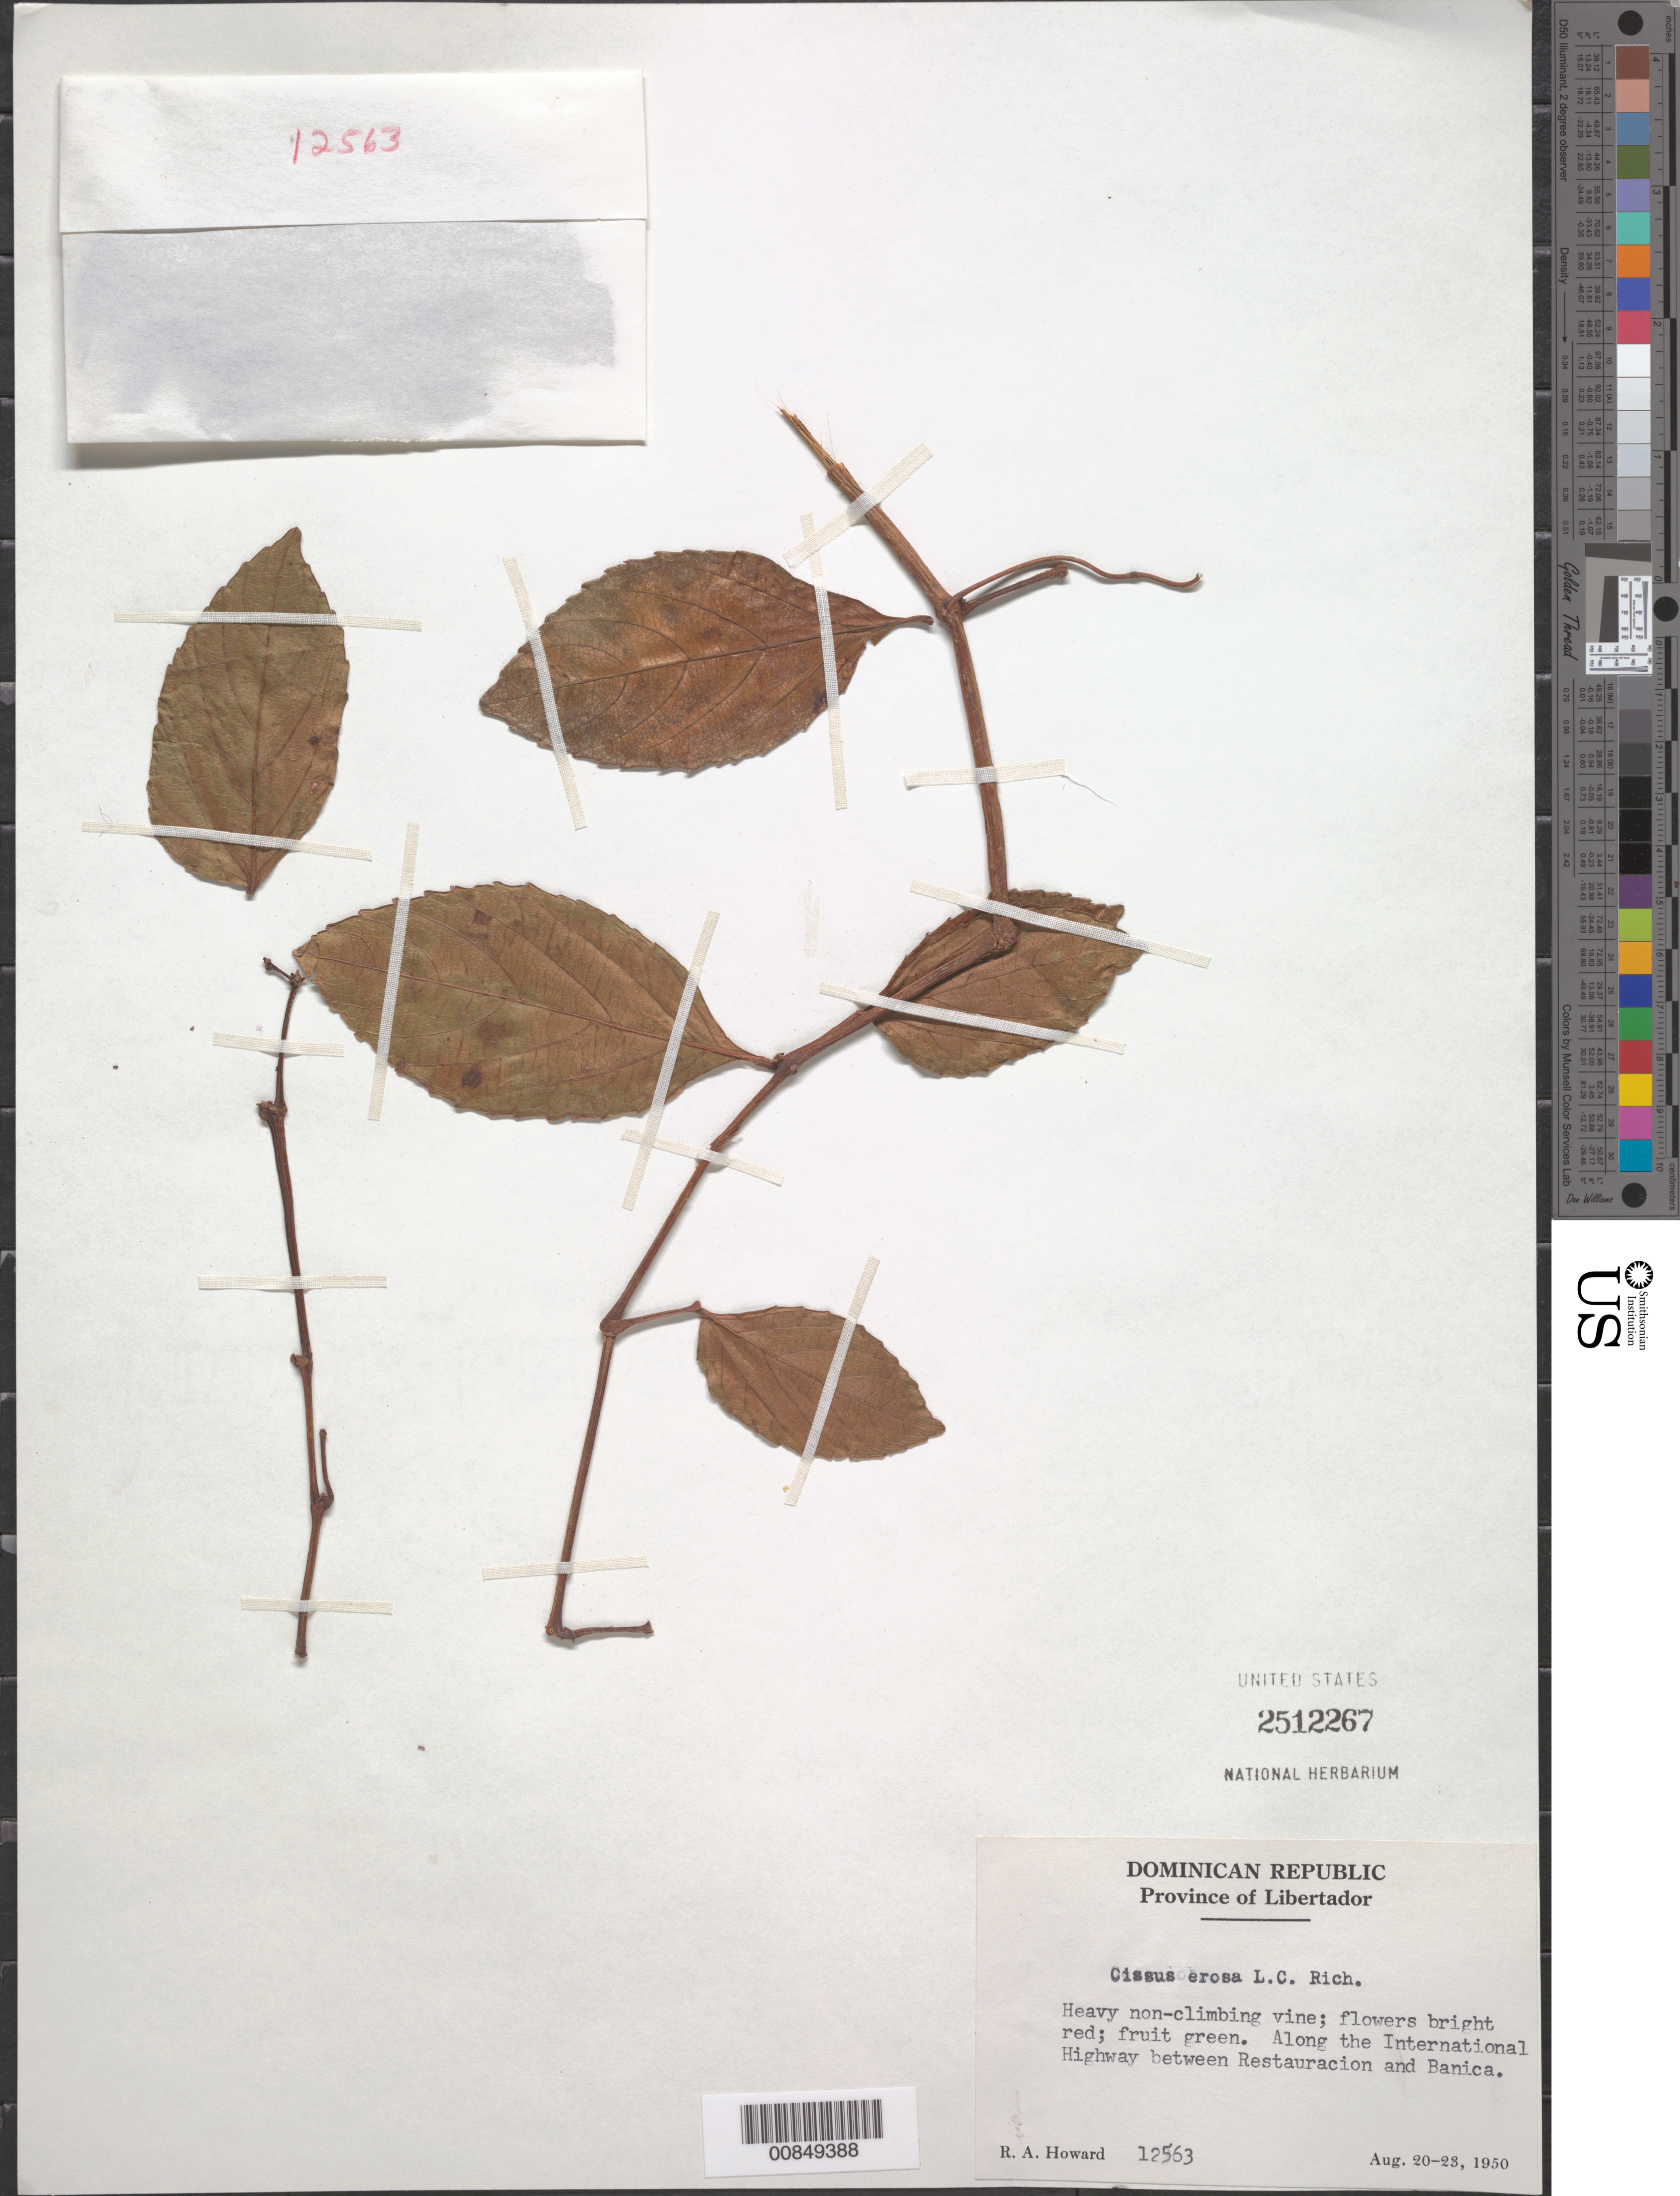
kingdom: Plantae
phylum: Tracheophyta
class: Magnoliopsida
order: Vitales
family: Vitaceae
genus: Cissus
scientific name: Cissus erosa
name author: Rich.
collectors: R. A. Howard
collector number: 12563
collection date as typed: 20 Aug 1950 to 23 Aug 1950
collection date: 1950-08-20/1950-08-23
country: Dominican Republic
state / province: Dajabon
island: Hispaniola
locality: Along the International Highway between Restauracion and Banica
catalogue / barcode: US 2512267